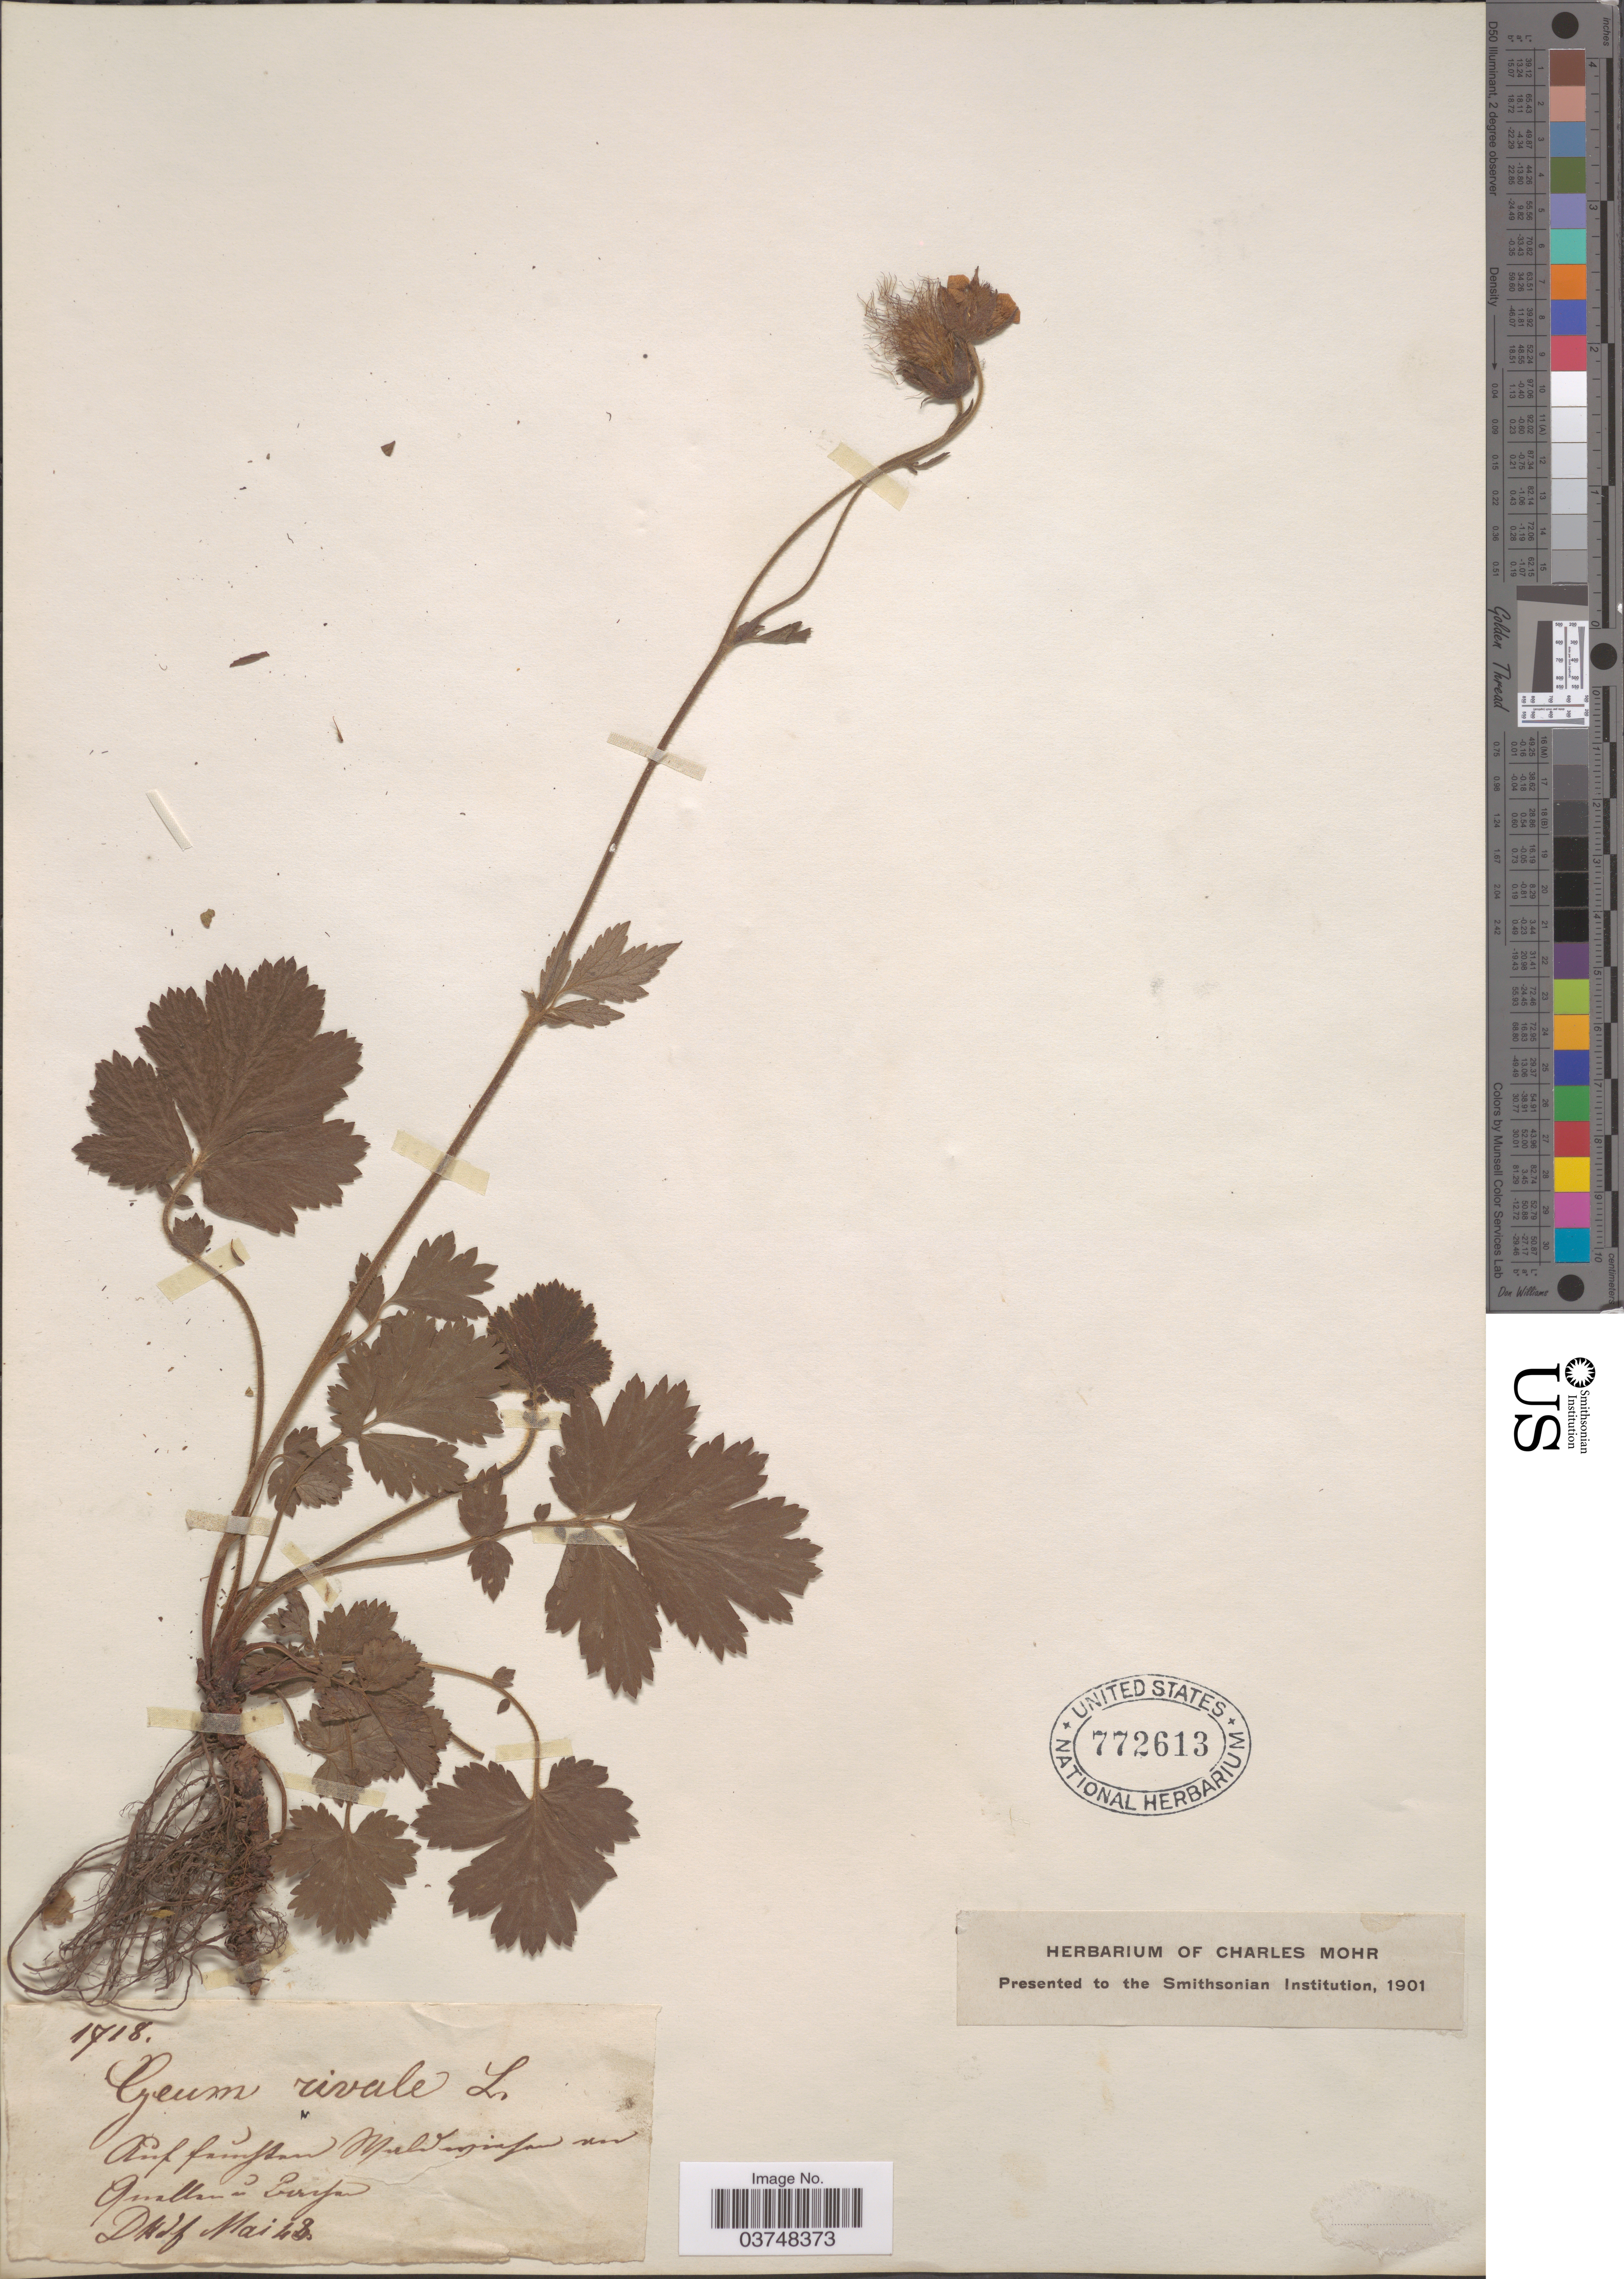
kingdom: Plantae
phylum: Tracheophyta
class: Magnoliopsida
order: Rosales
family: Rosaceae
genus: Geum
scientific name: Geum rivale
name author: L.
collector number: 1718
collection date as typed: Transcribed d/m/y: /5/43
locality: Auf famftan Muldurinfan un Quallan u [illegible text].[interpreted]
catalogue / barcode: US 772613